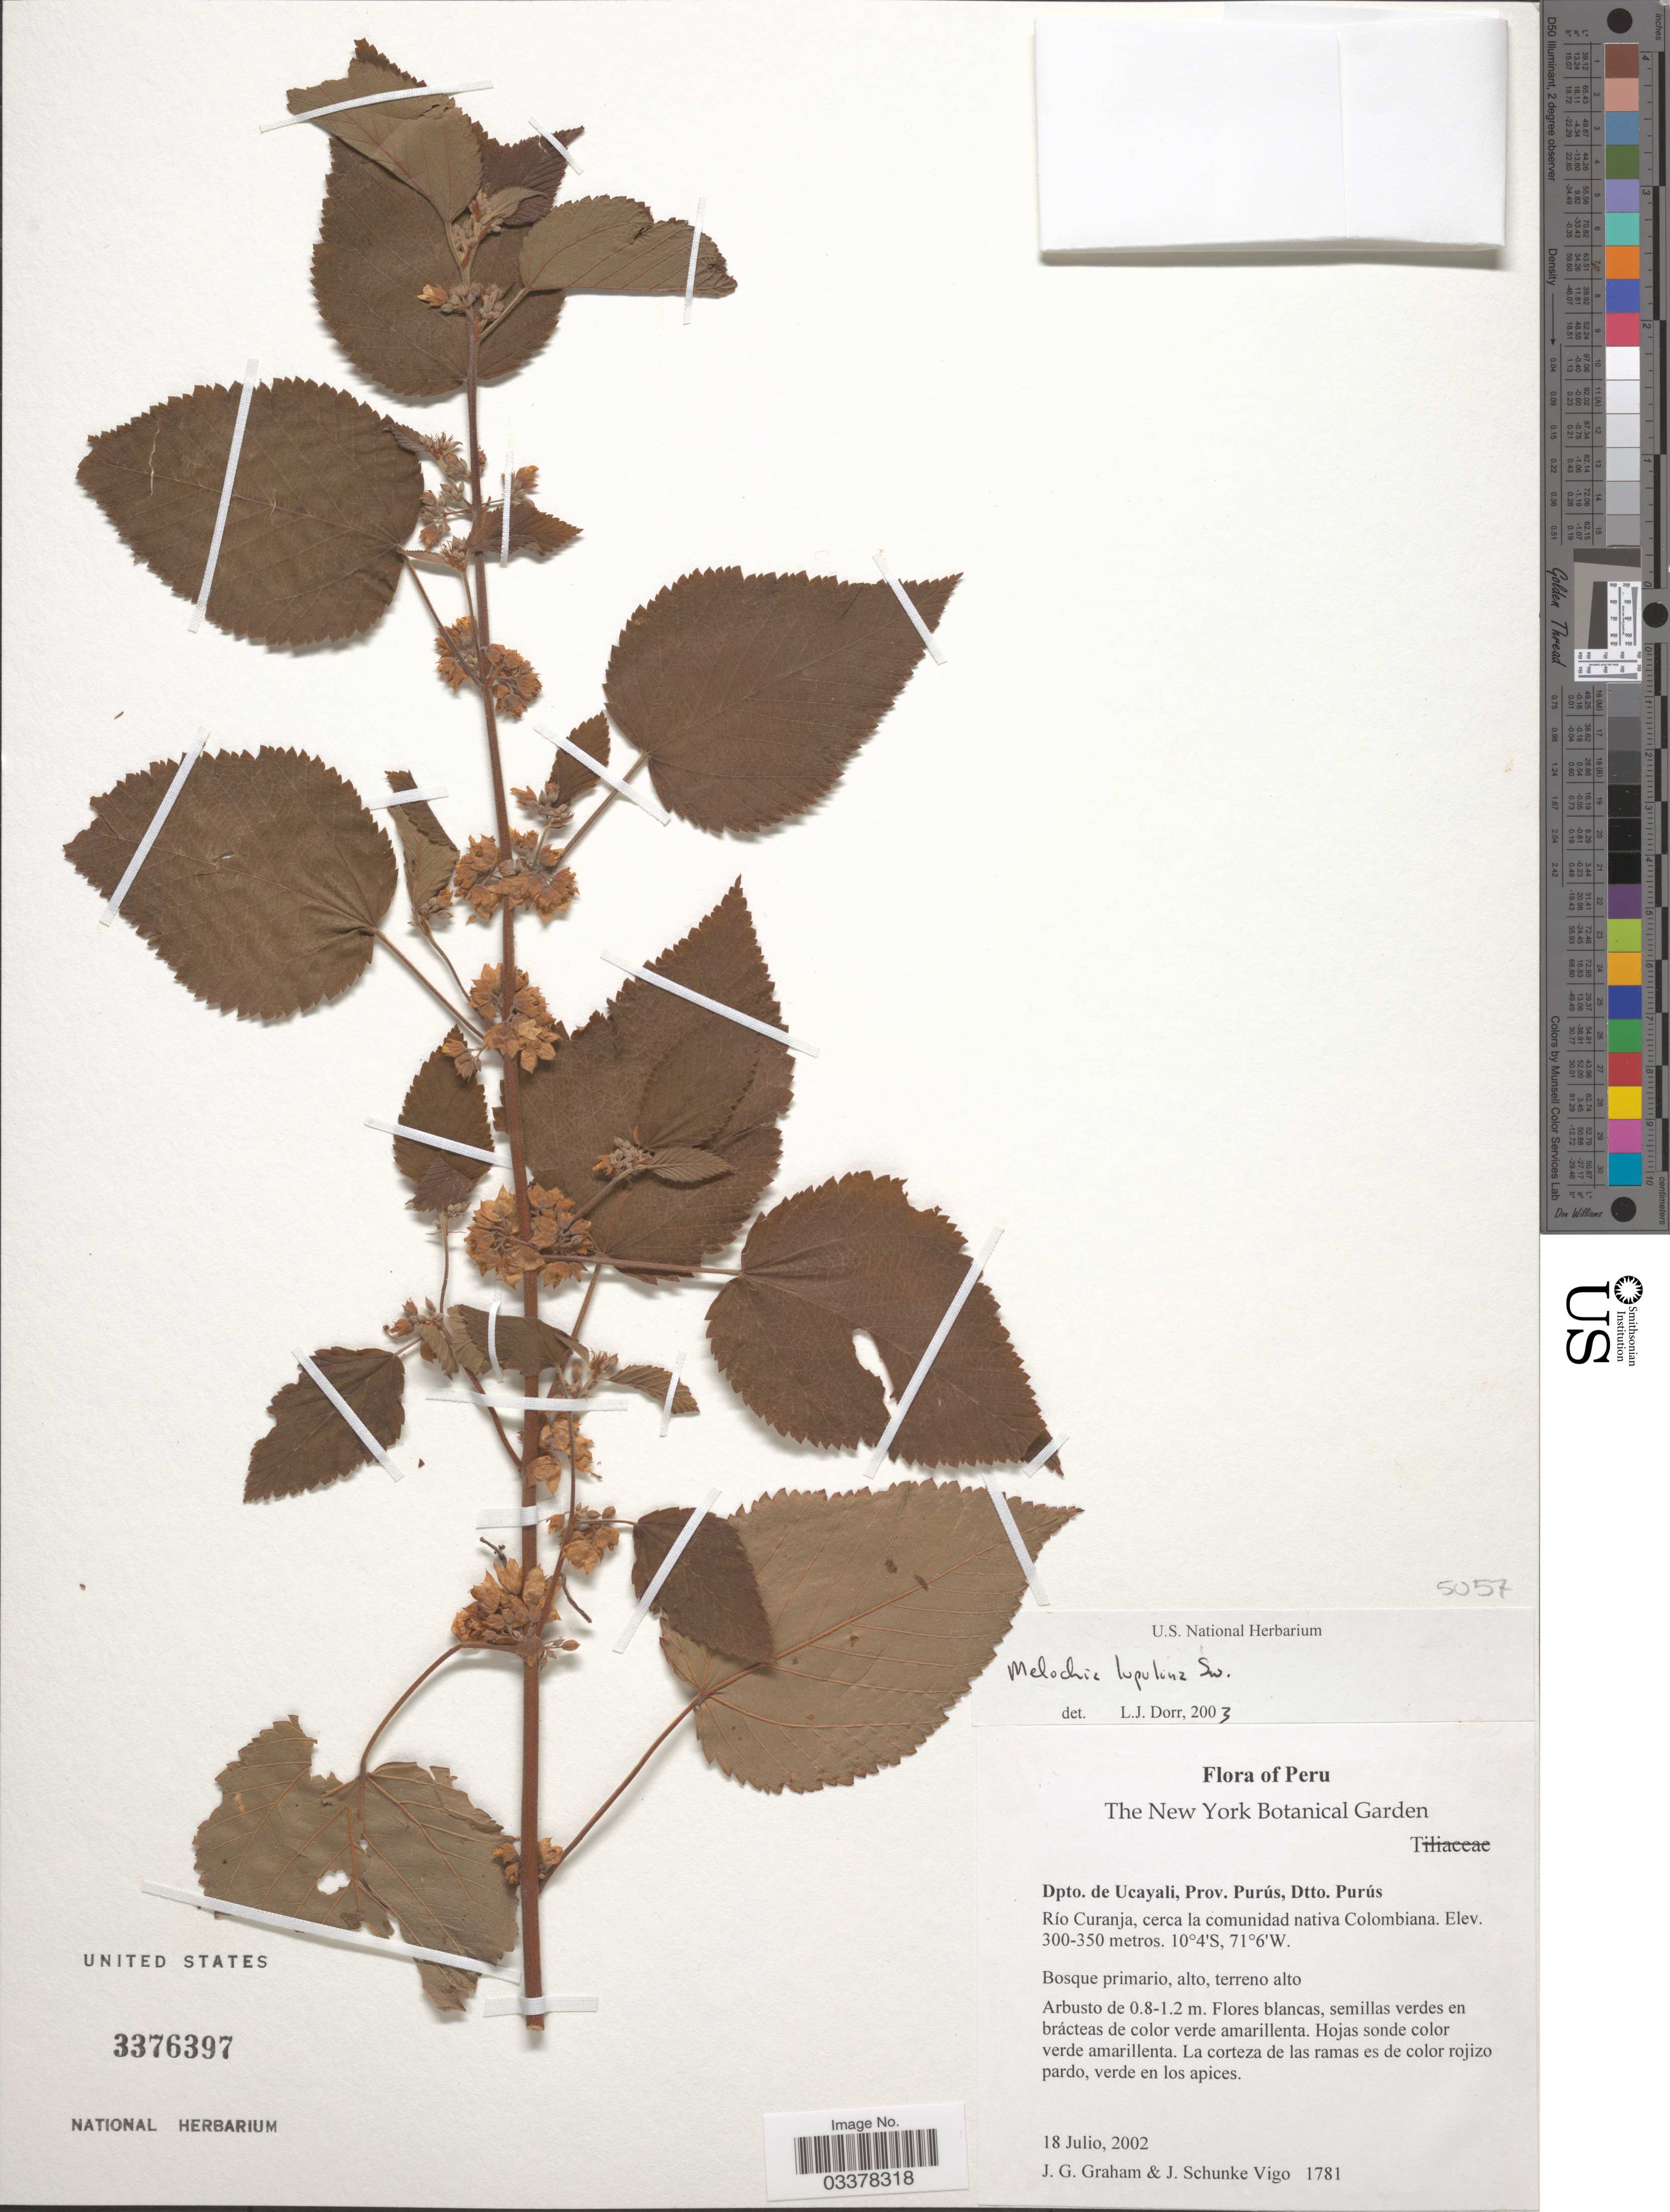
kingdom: Plantae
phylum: Tracheophyta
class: Magnoliopsida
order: Malvales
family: Malvaceae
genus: Melochia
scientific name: Melochia lupulina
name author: Sw.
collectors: J. Graham & J. Schunke Vigo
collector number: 1781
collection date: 2002-07-18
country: Peru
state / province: Ucayali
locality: Dpto. de Ucayali, Prov. Purús, Dtto. Purús. Río Curanja, cerca la comunidad nativa Colombiana.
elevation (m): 300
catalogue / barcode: US 3376397